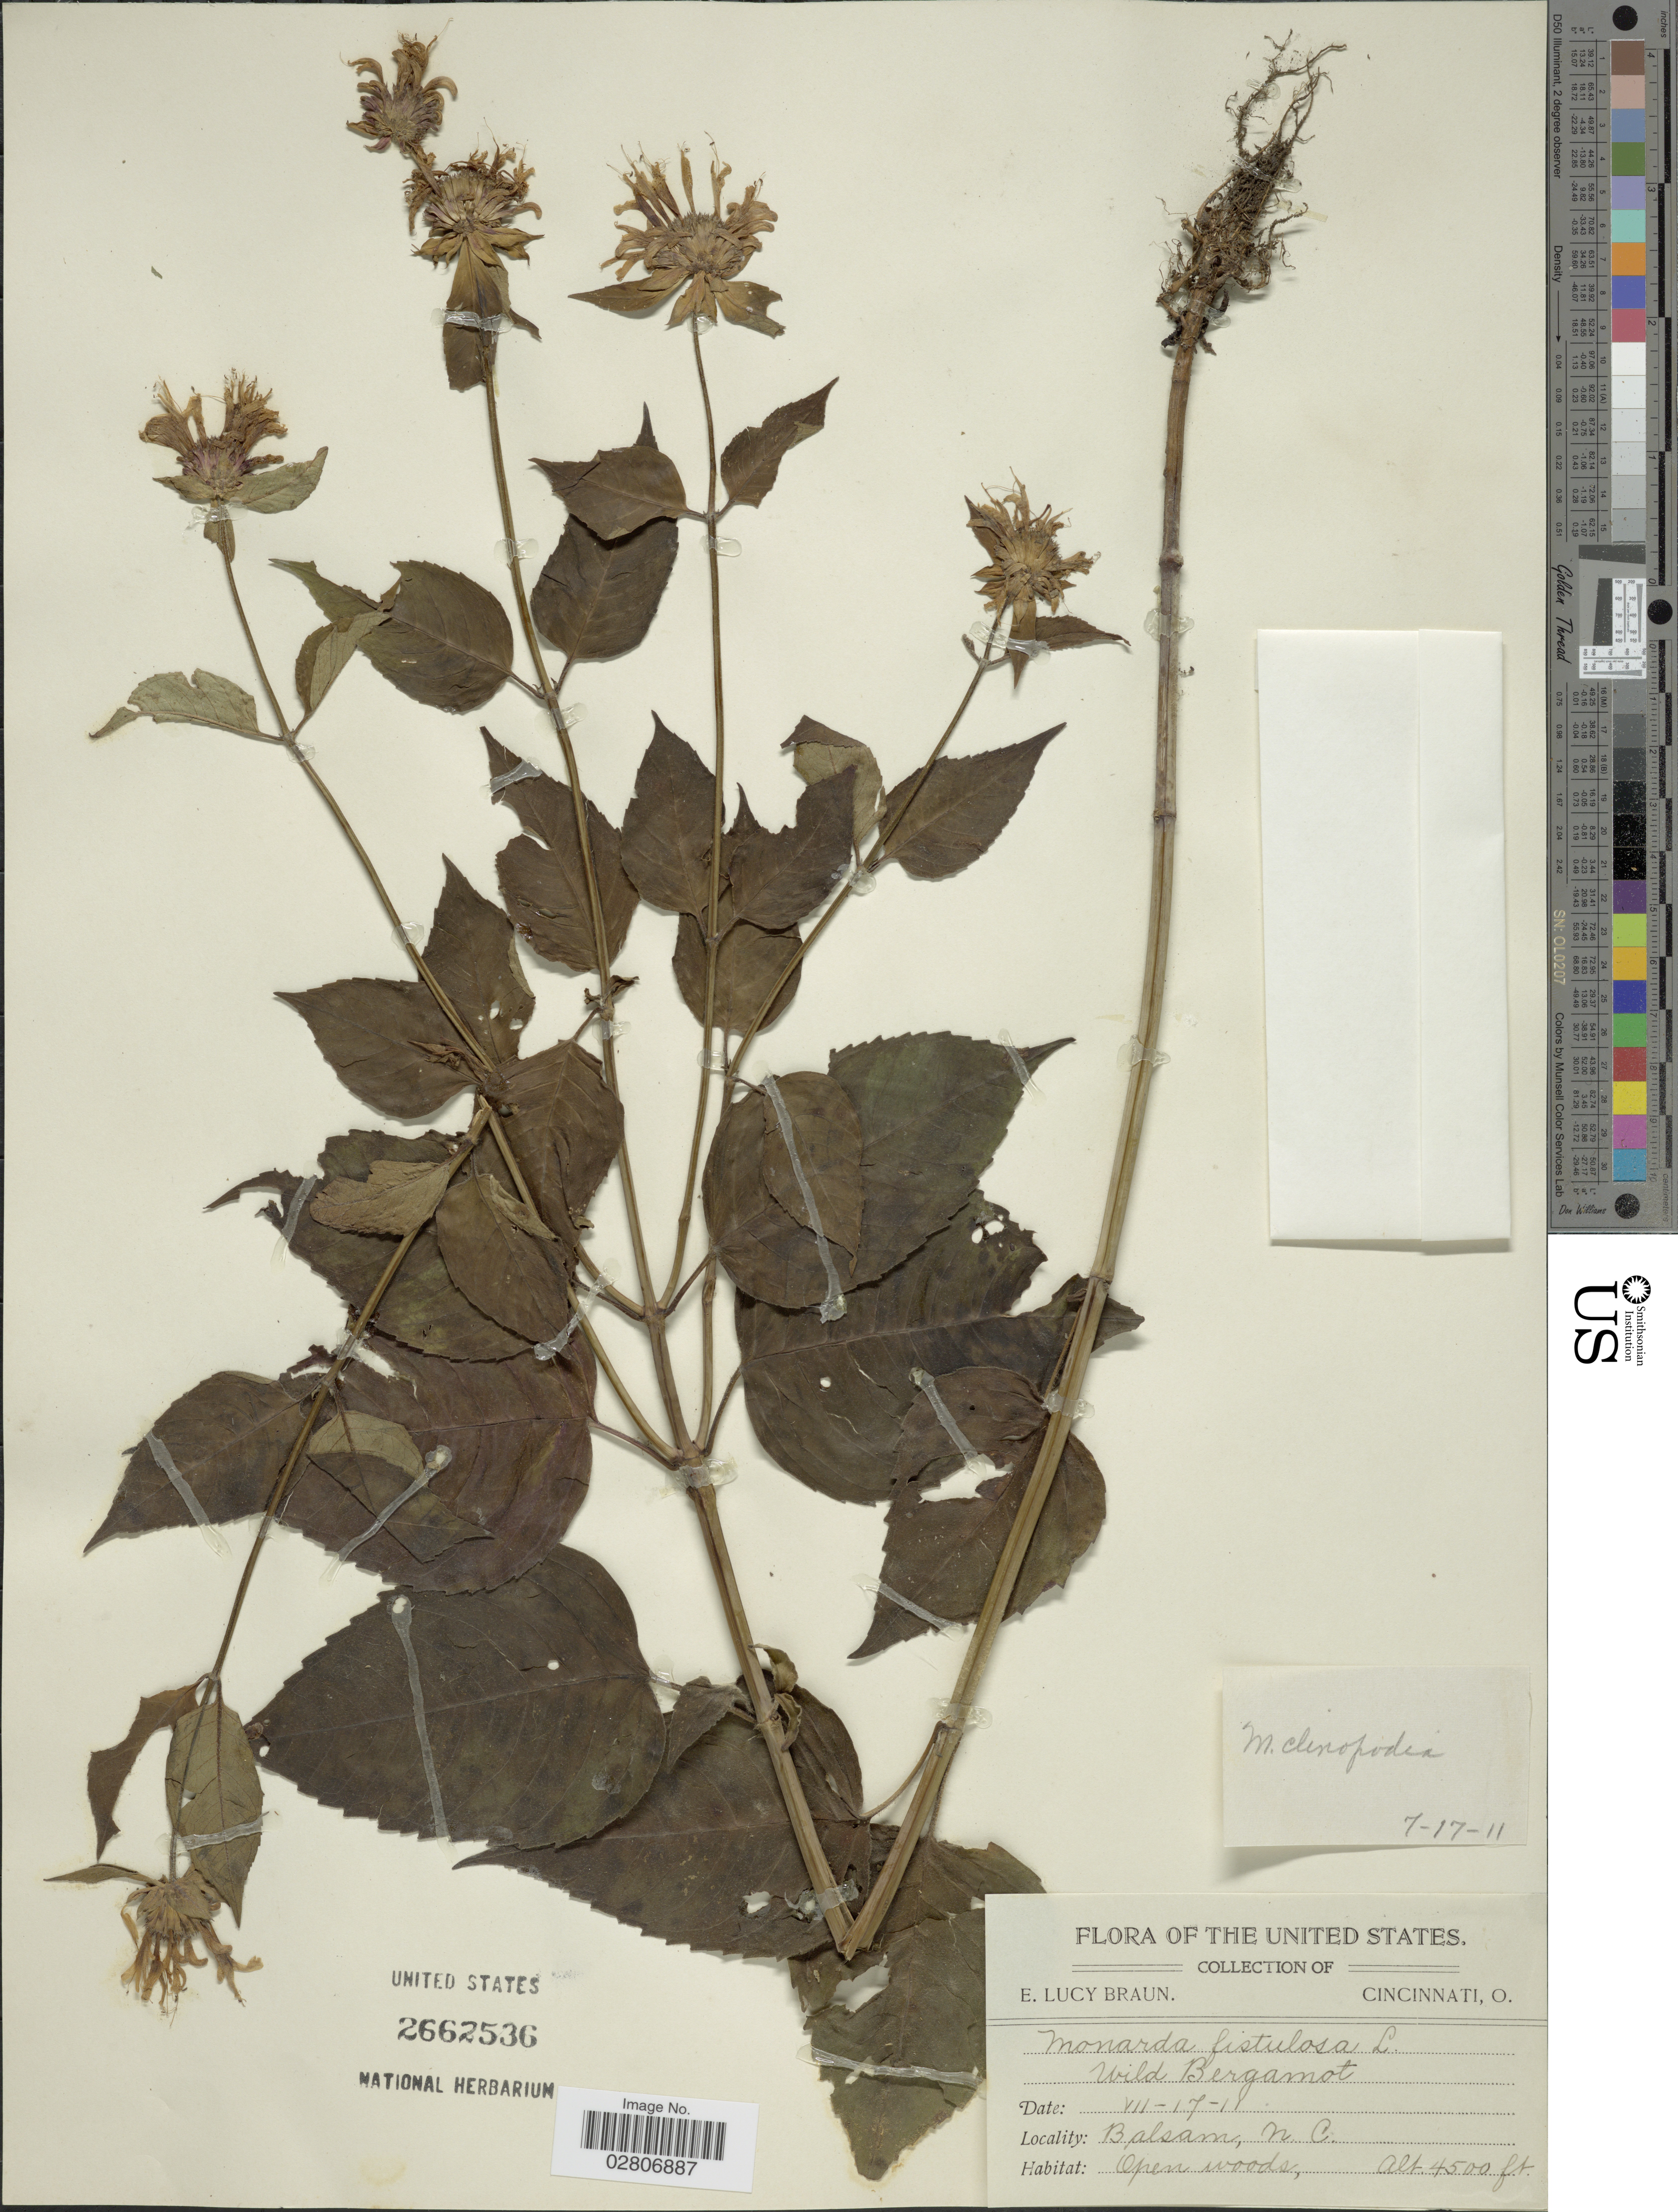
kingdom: Plantae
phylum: Tracheophyta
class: Magnoliopsida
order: Lamiales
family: Lamiaceae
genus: Monarda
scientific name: Monarda clinopodia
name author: L.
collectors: E. L. Braun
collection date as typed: Transcribed d/m/y: 17/7/11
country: United States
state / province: North Carolina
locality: Balsam.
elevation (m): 1372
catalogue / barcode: US 2662536